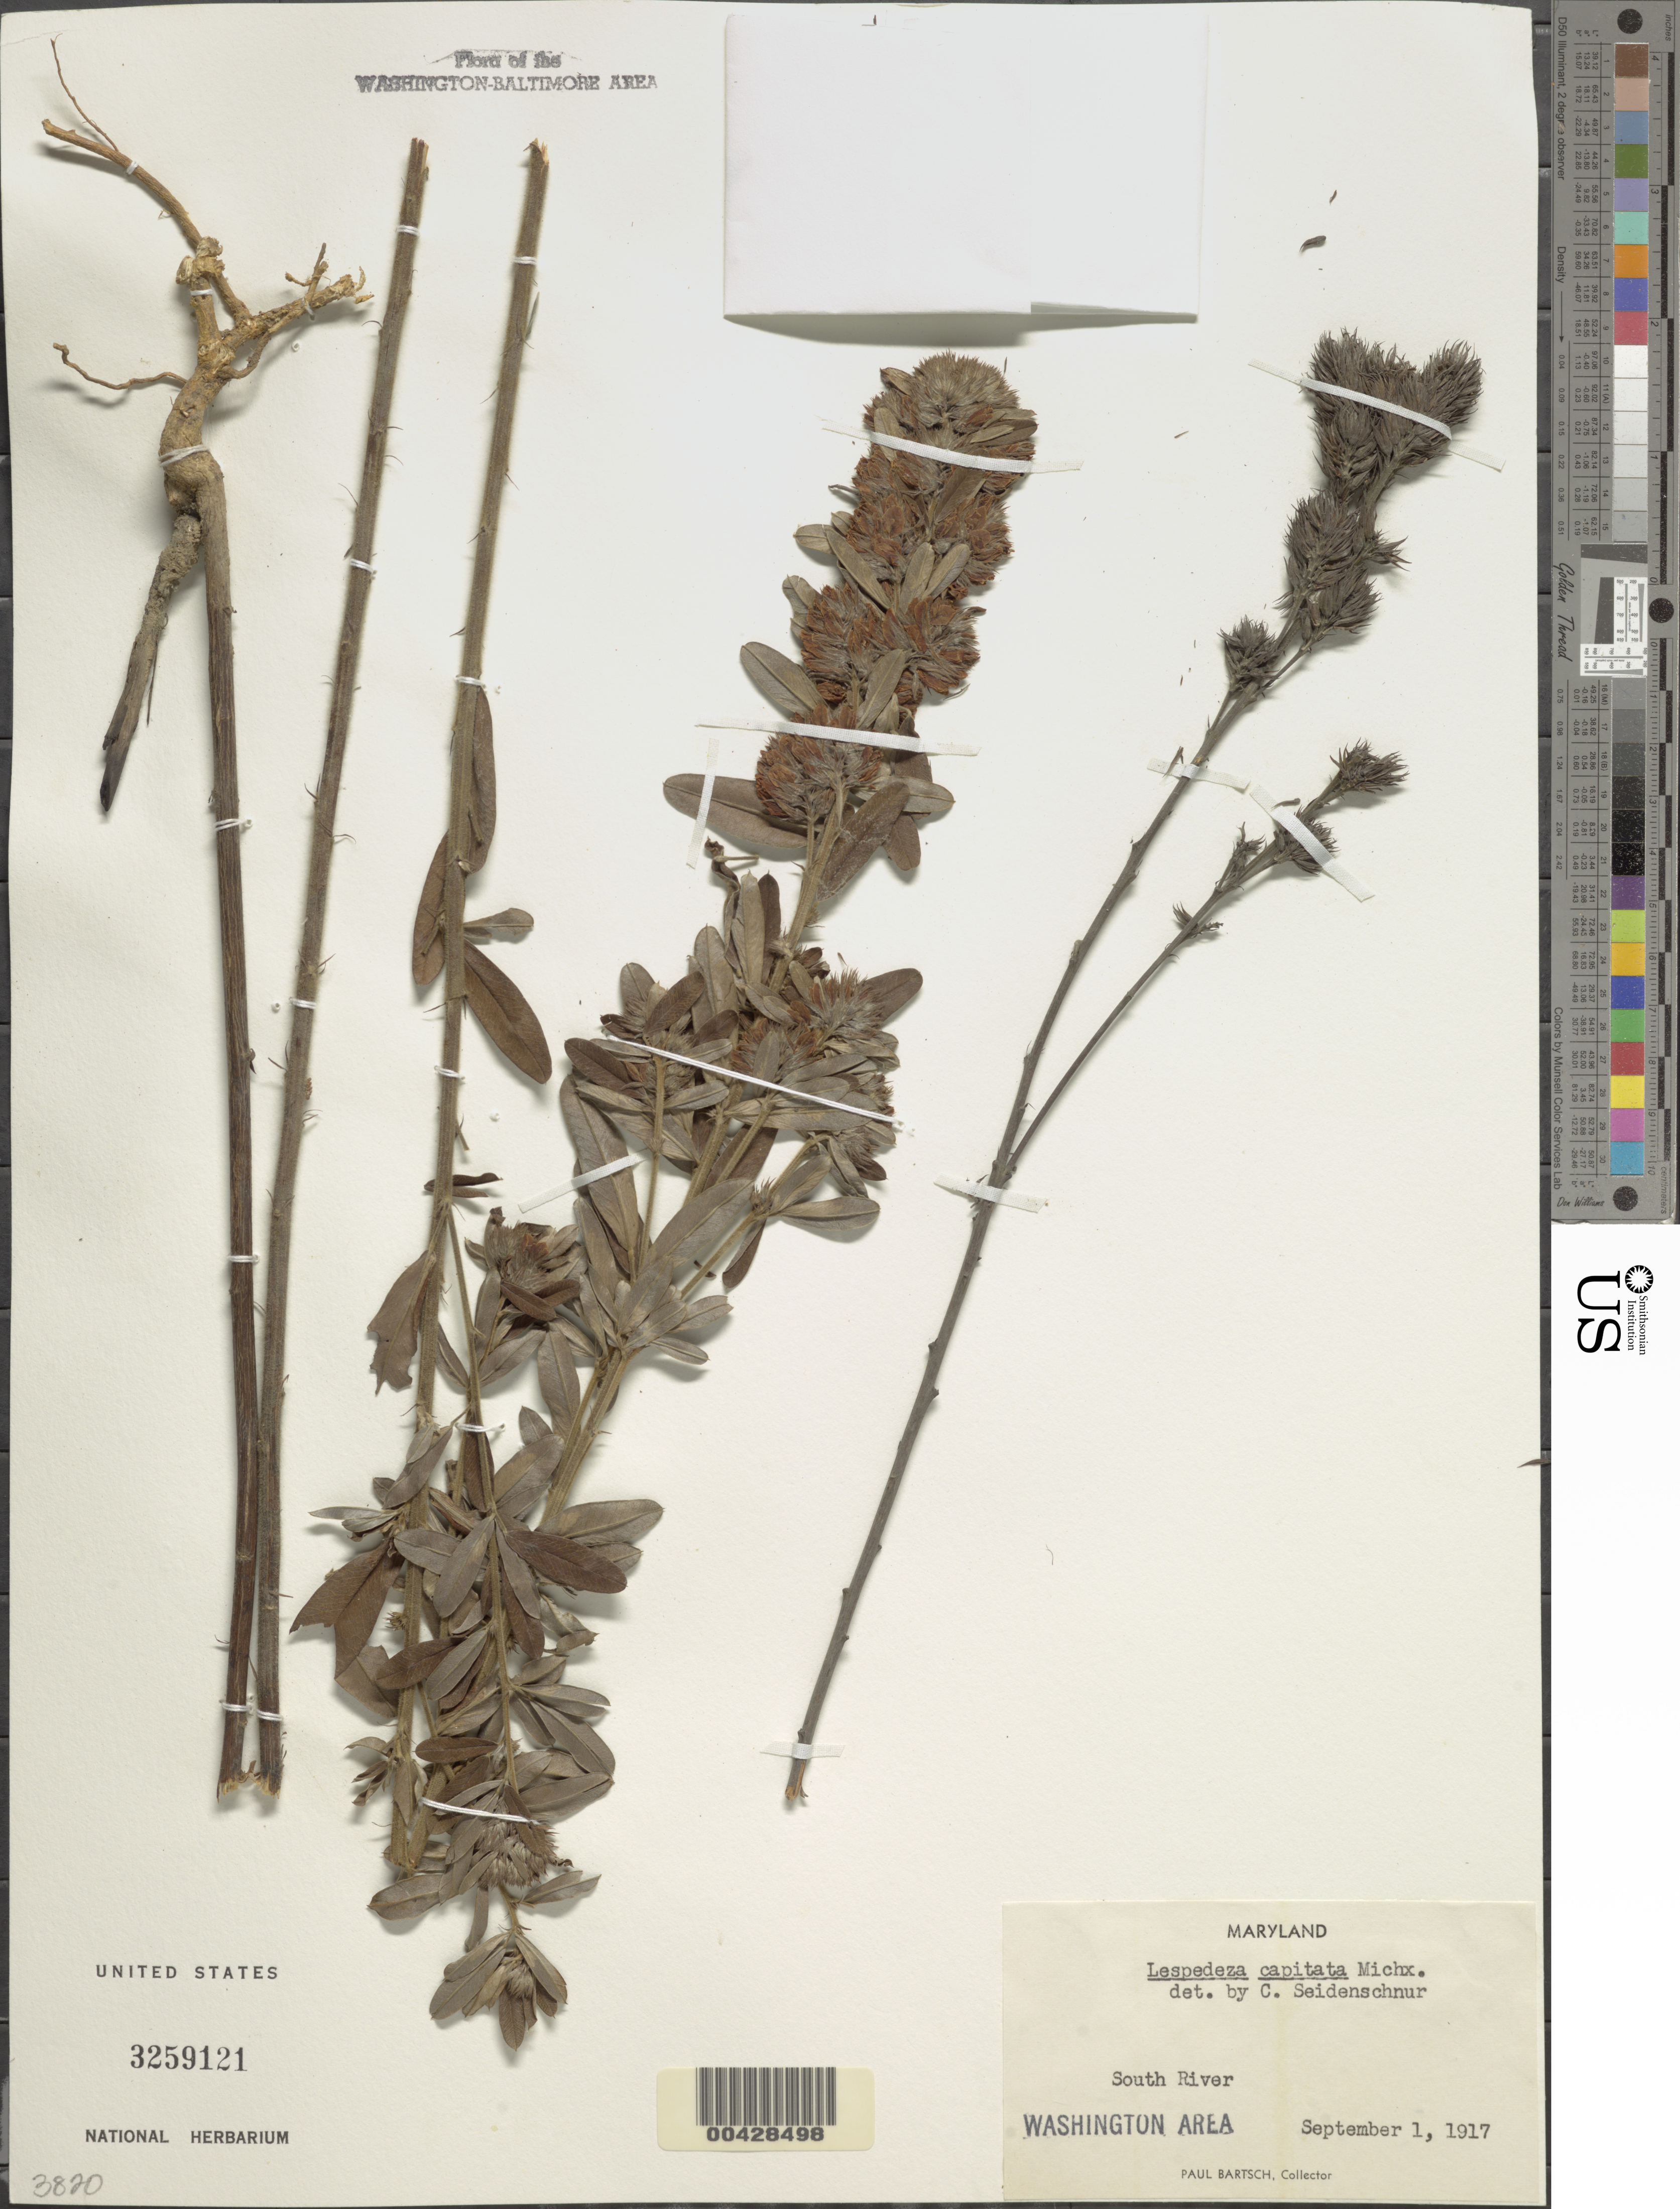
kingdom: Plantae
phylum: Tracheophyta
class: Magnoliopsida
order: Fabales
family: Fabaceae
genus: Lespedeza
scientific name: Lespedeza capitata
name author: Michx.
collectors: P. Bartsch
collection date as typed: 01 Sep 1917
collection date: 1917-09-01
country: United States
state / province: Maryland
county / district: Anne Arundel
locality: South River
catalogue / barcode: US 3259121